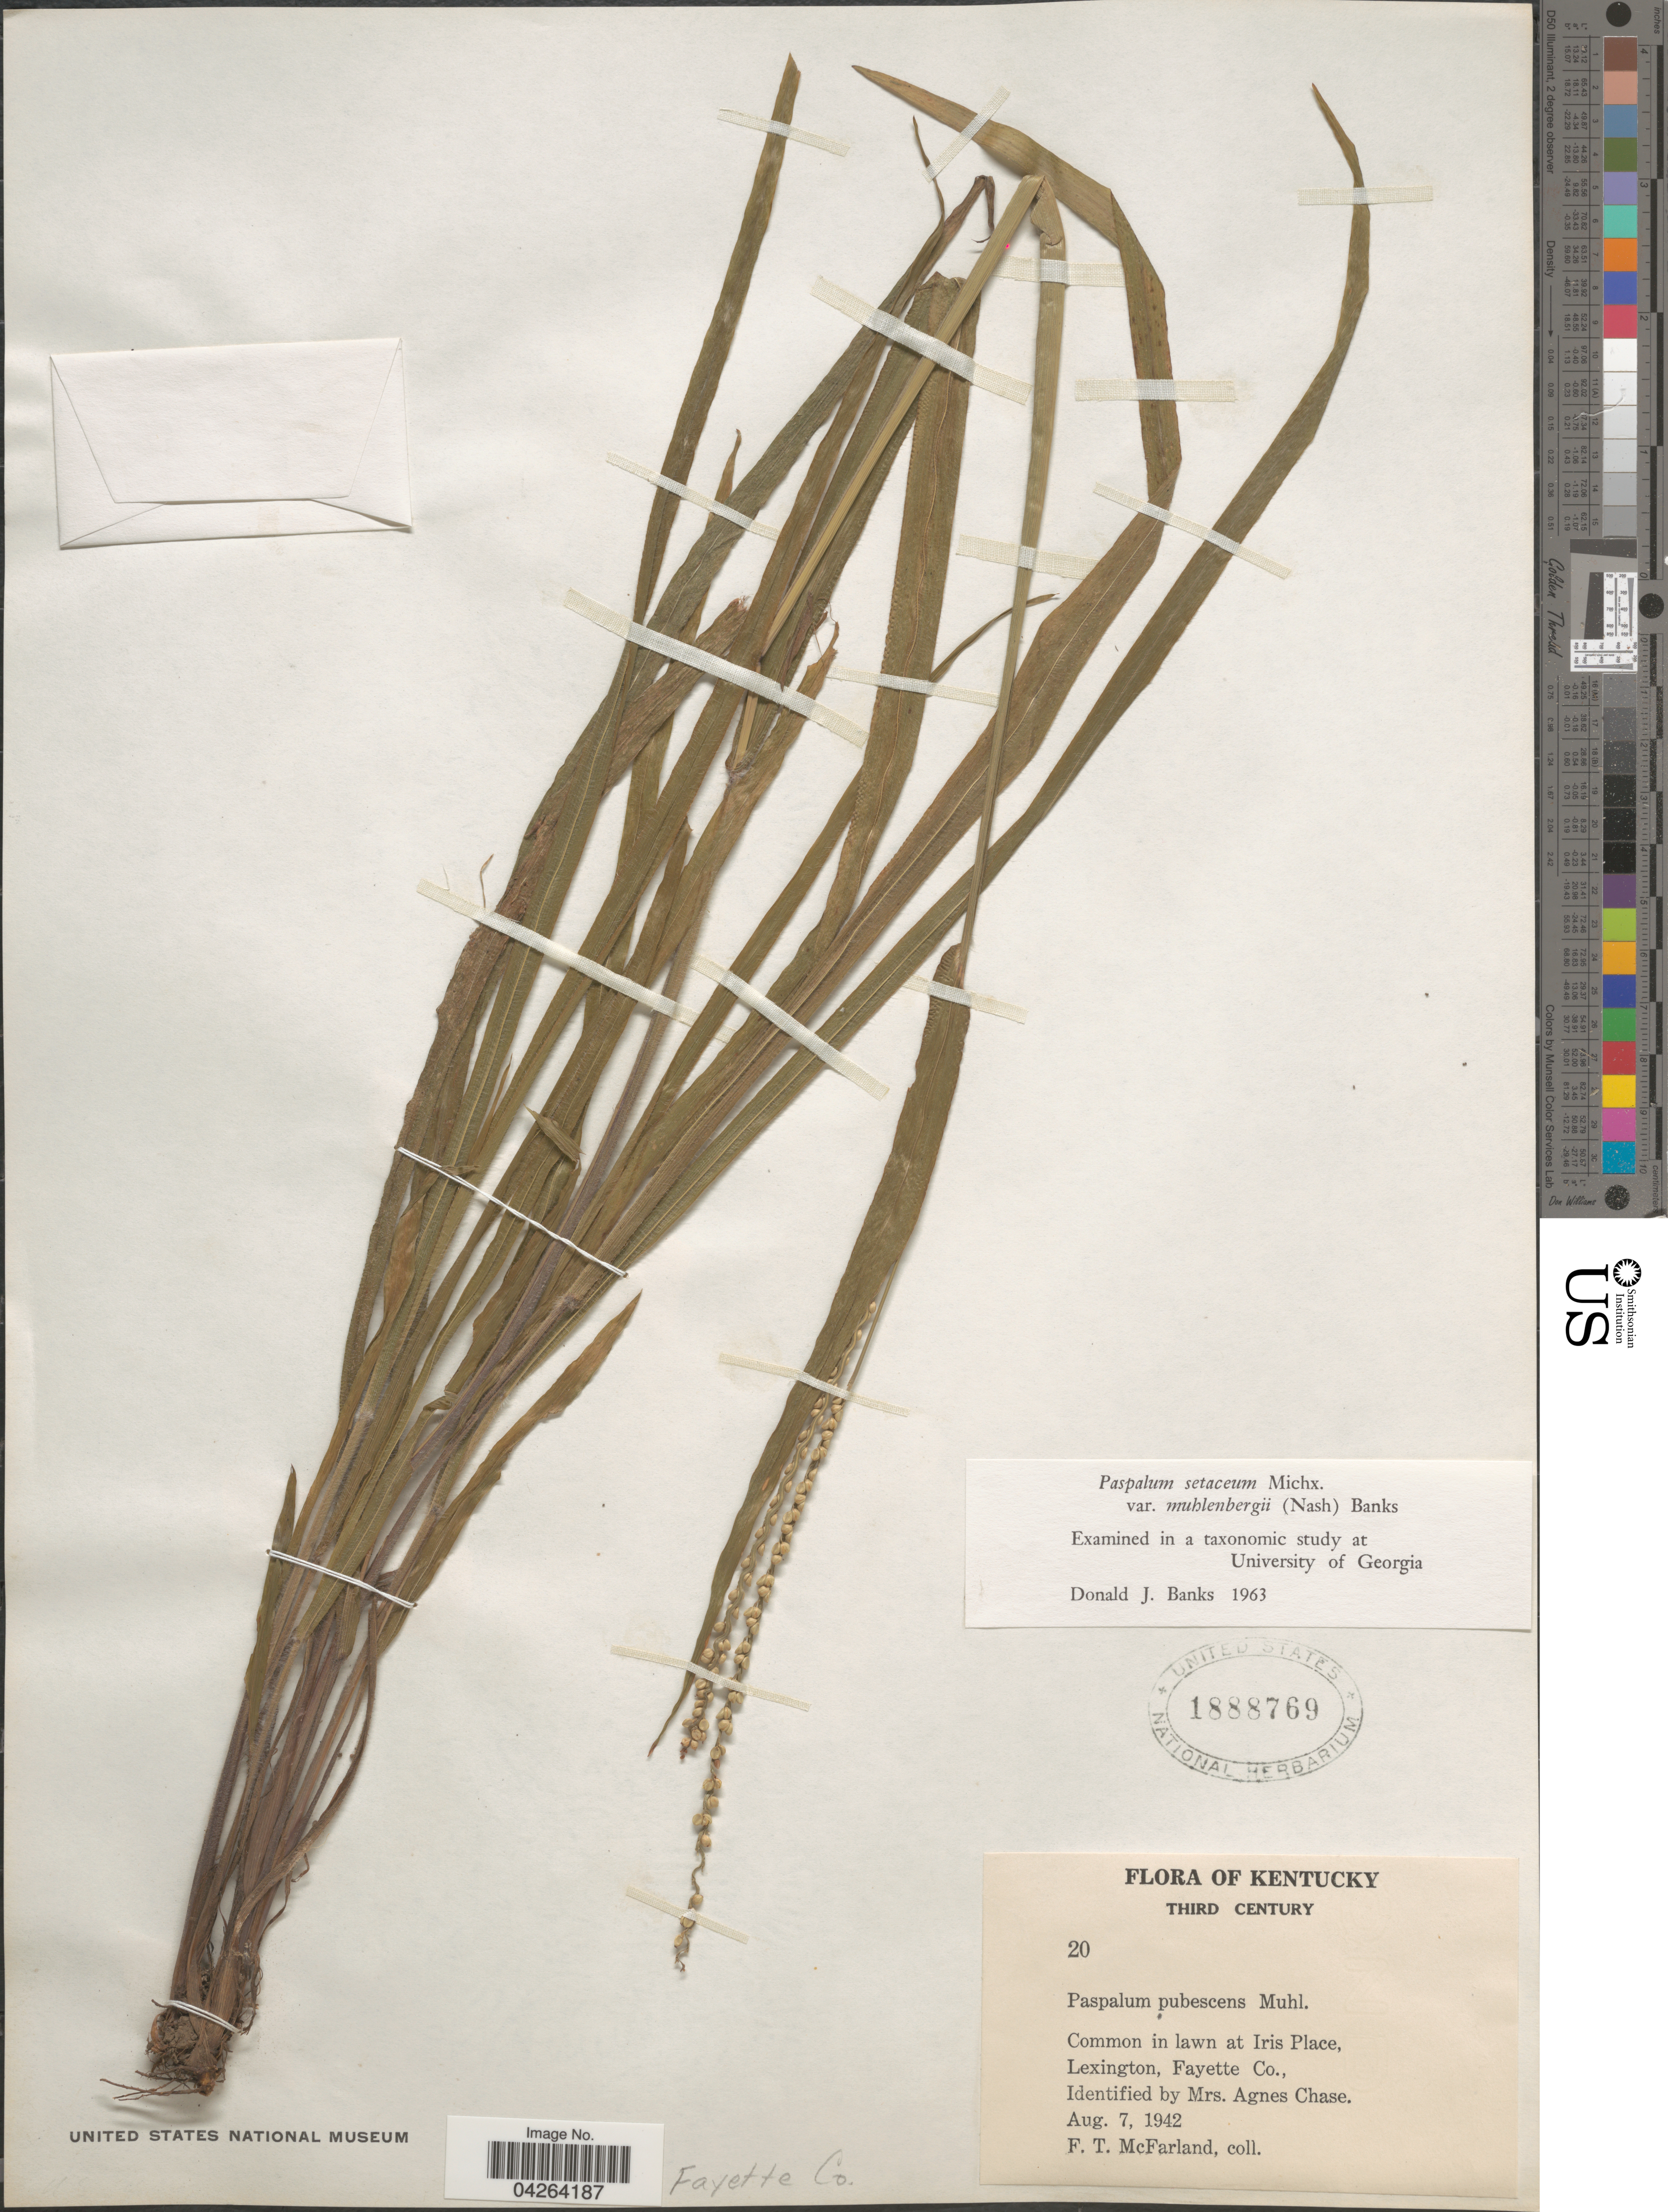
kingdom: Plantae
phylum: Tracheophyta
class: Liliopsida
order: Poales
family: Poaceae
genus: Paspalum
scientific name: Paspalum setaceum var. muhlenbergii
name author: (Nash) D.J. Banks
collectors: F. McFarland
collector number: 20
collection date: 1942-08-07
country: United States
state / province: Kentucky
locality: Third Century. Common in lawn at Iris Place, Lexington, Fayette Co.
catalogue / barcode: US 1888769